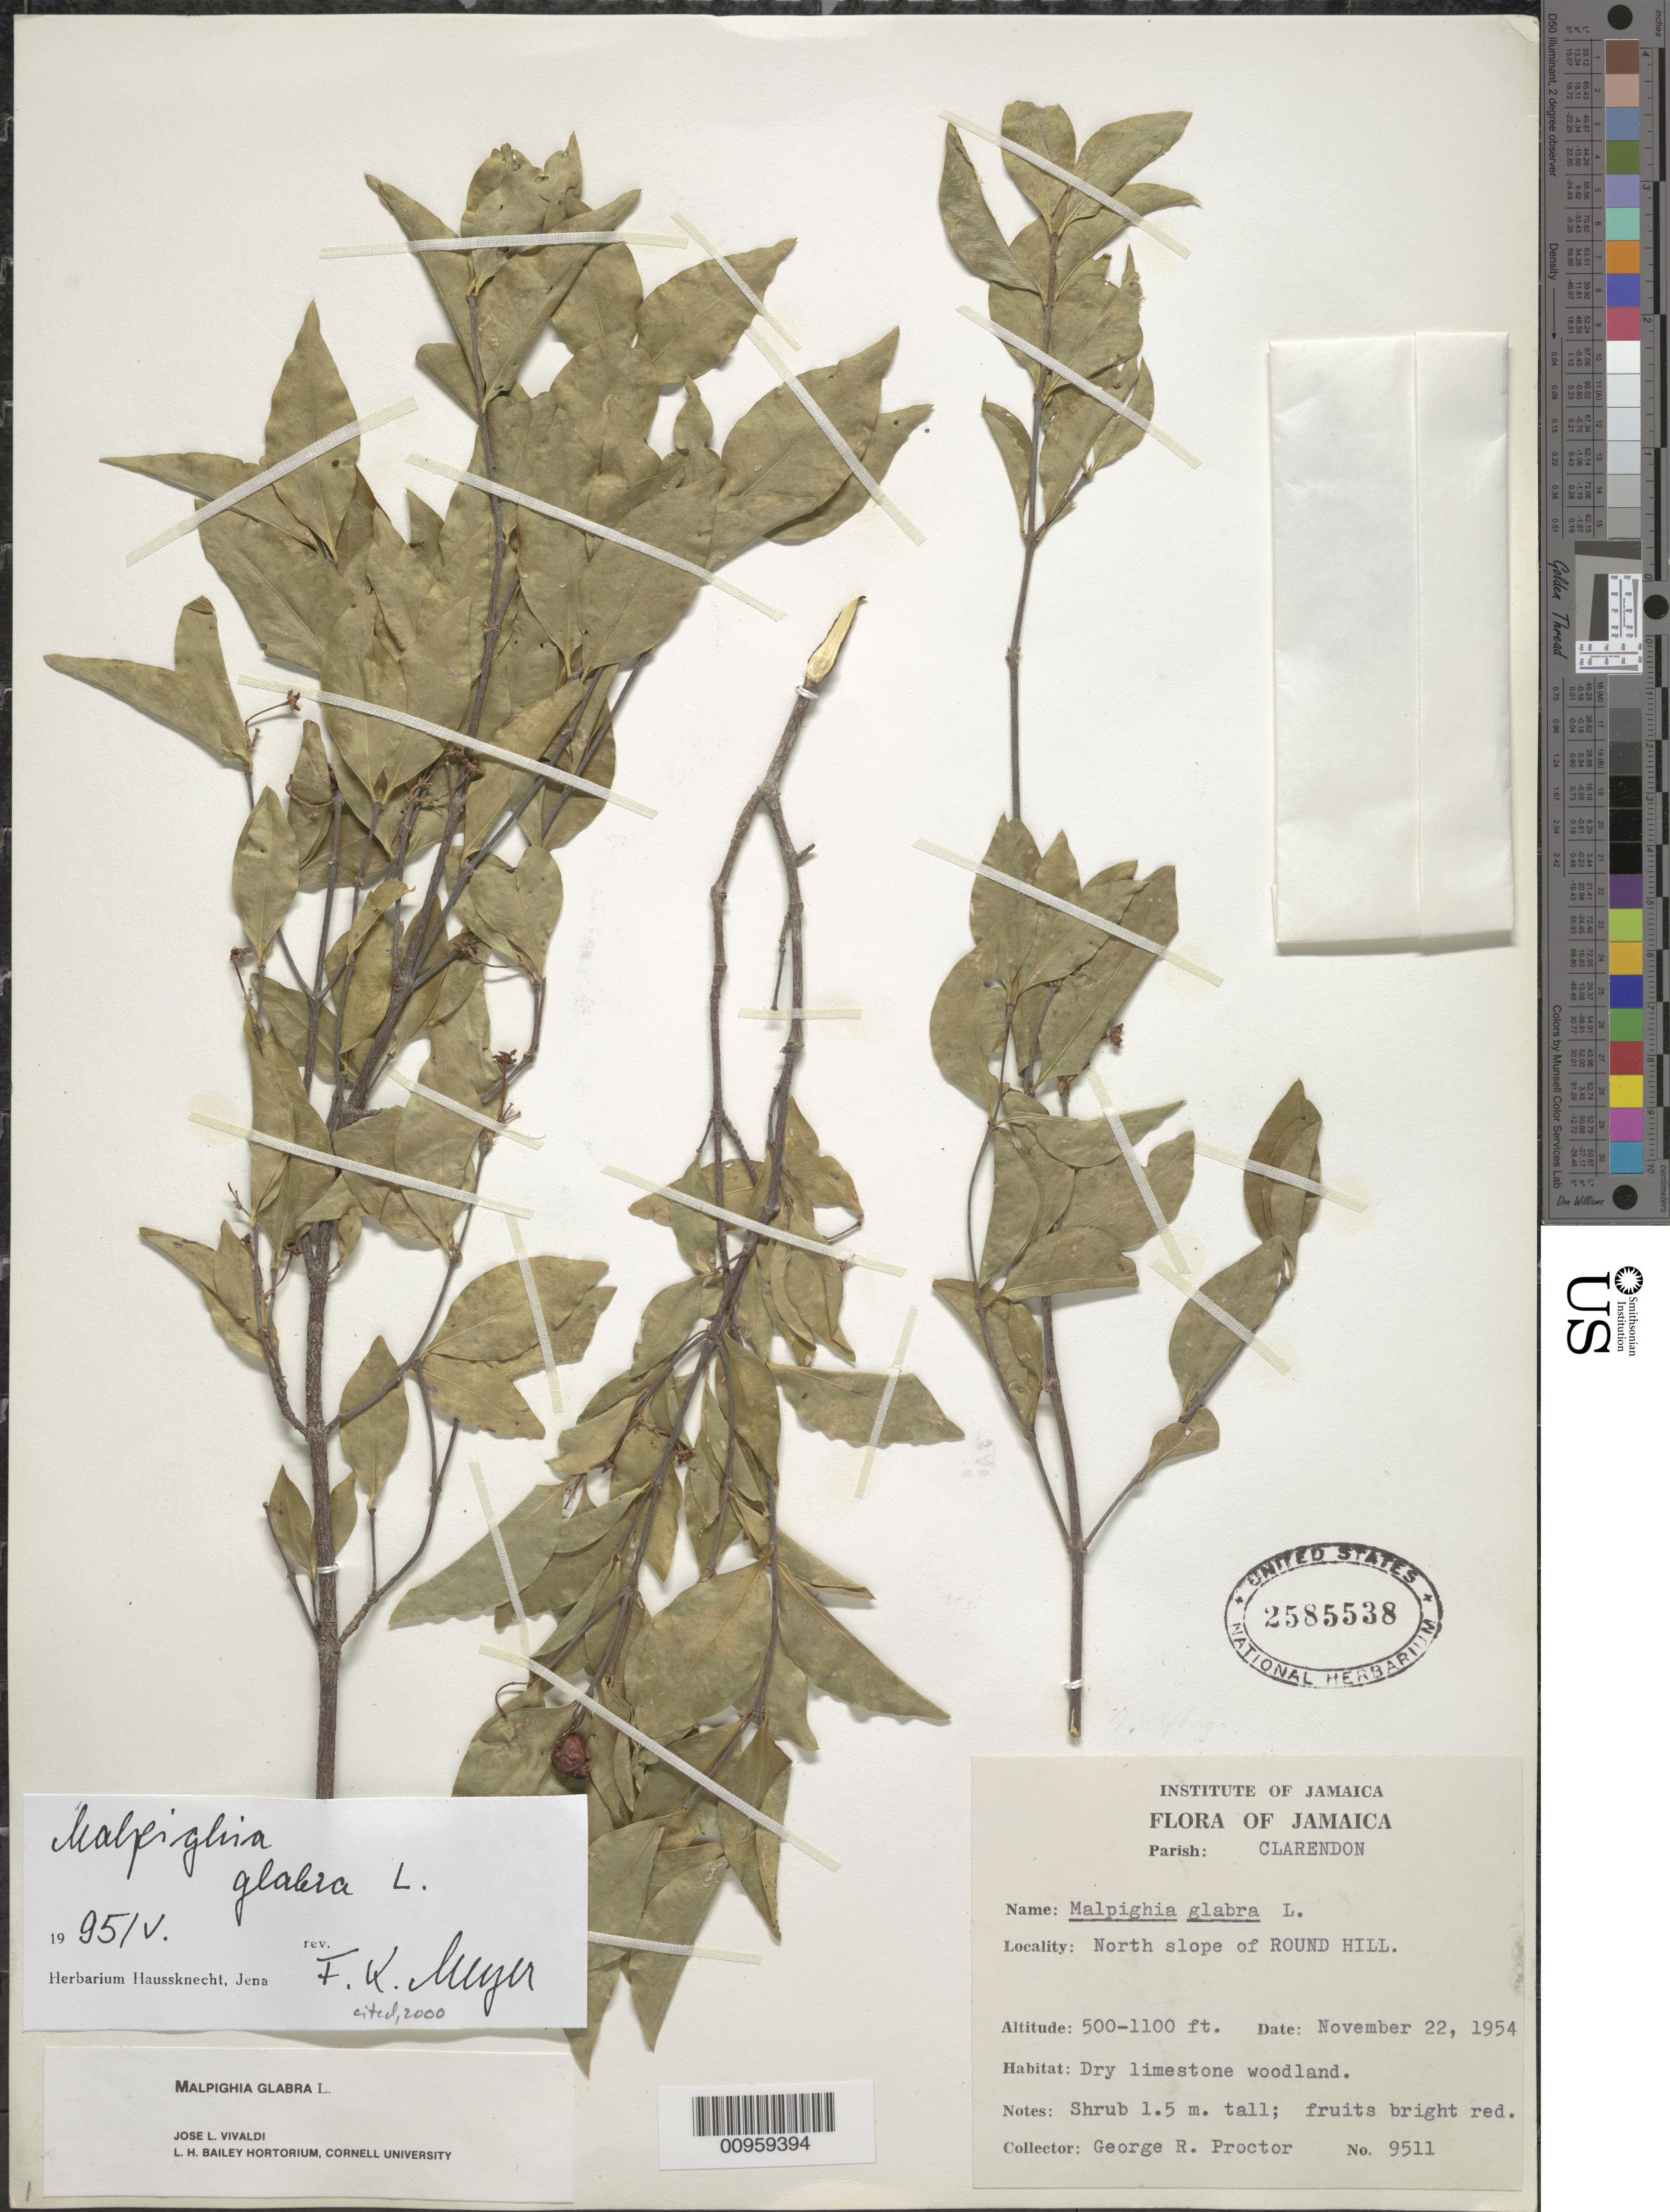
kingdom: Plantae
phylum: Tracheophyta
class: Magnoliopsida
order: Malpighiales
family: Malpighiaceae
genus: Malpighia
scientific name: Malpighia glabra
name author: L.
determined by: Meyer, F. K.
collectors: G. R. Proctor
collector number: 9511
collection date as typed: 22 Nov 1954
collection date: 1954-11-22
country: Jamaica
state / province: Clarendon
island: Jamaica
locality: North slope of Round Hill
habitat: Dry limestone woodland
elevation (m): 152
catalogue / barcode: US 2585538